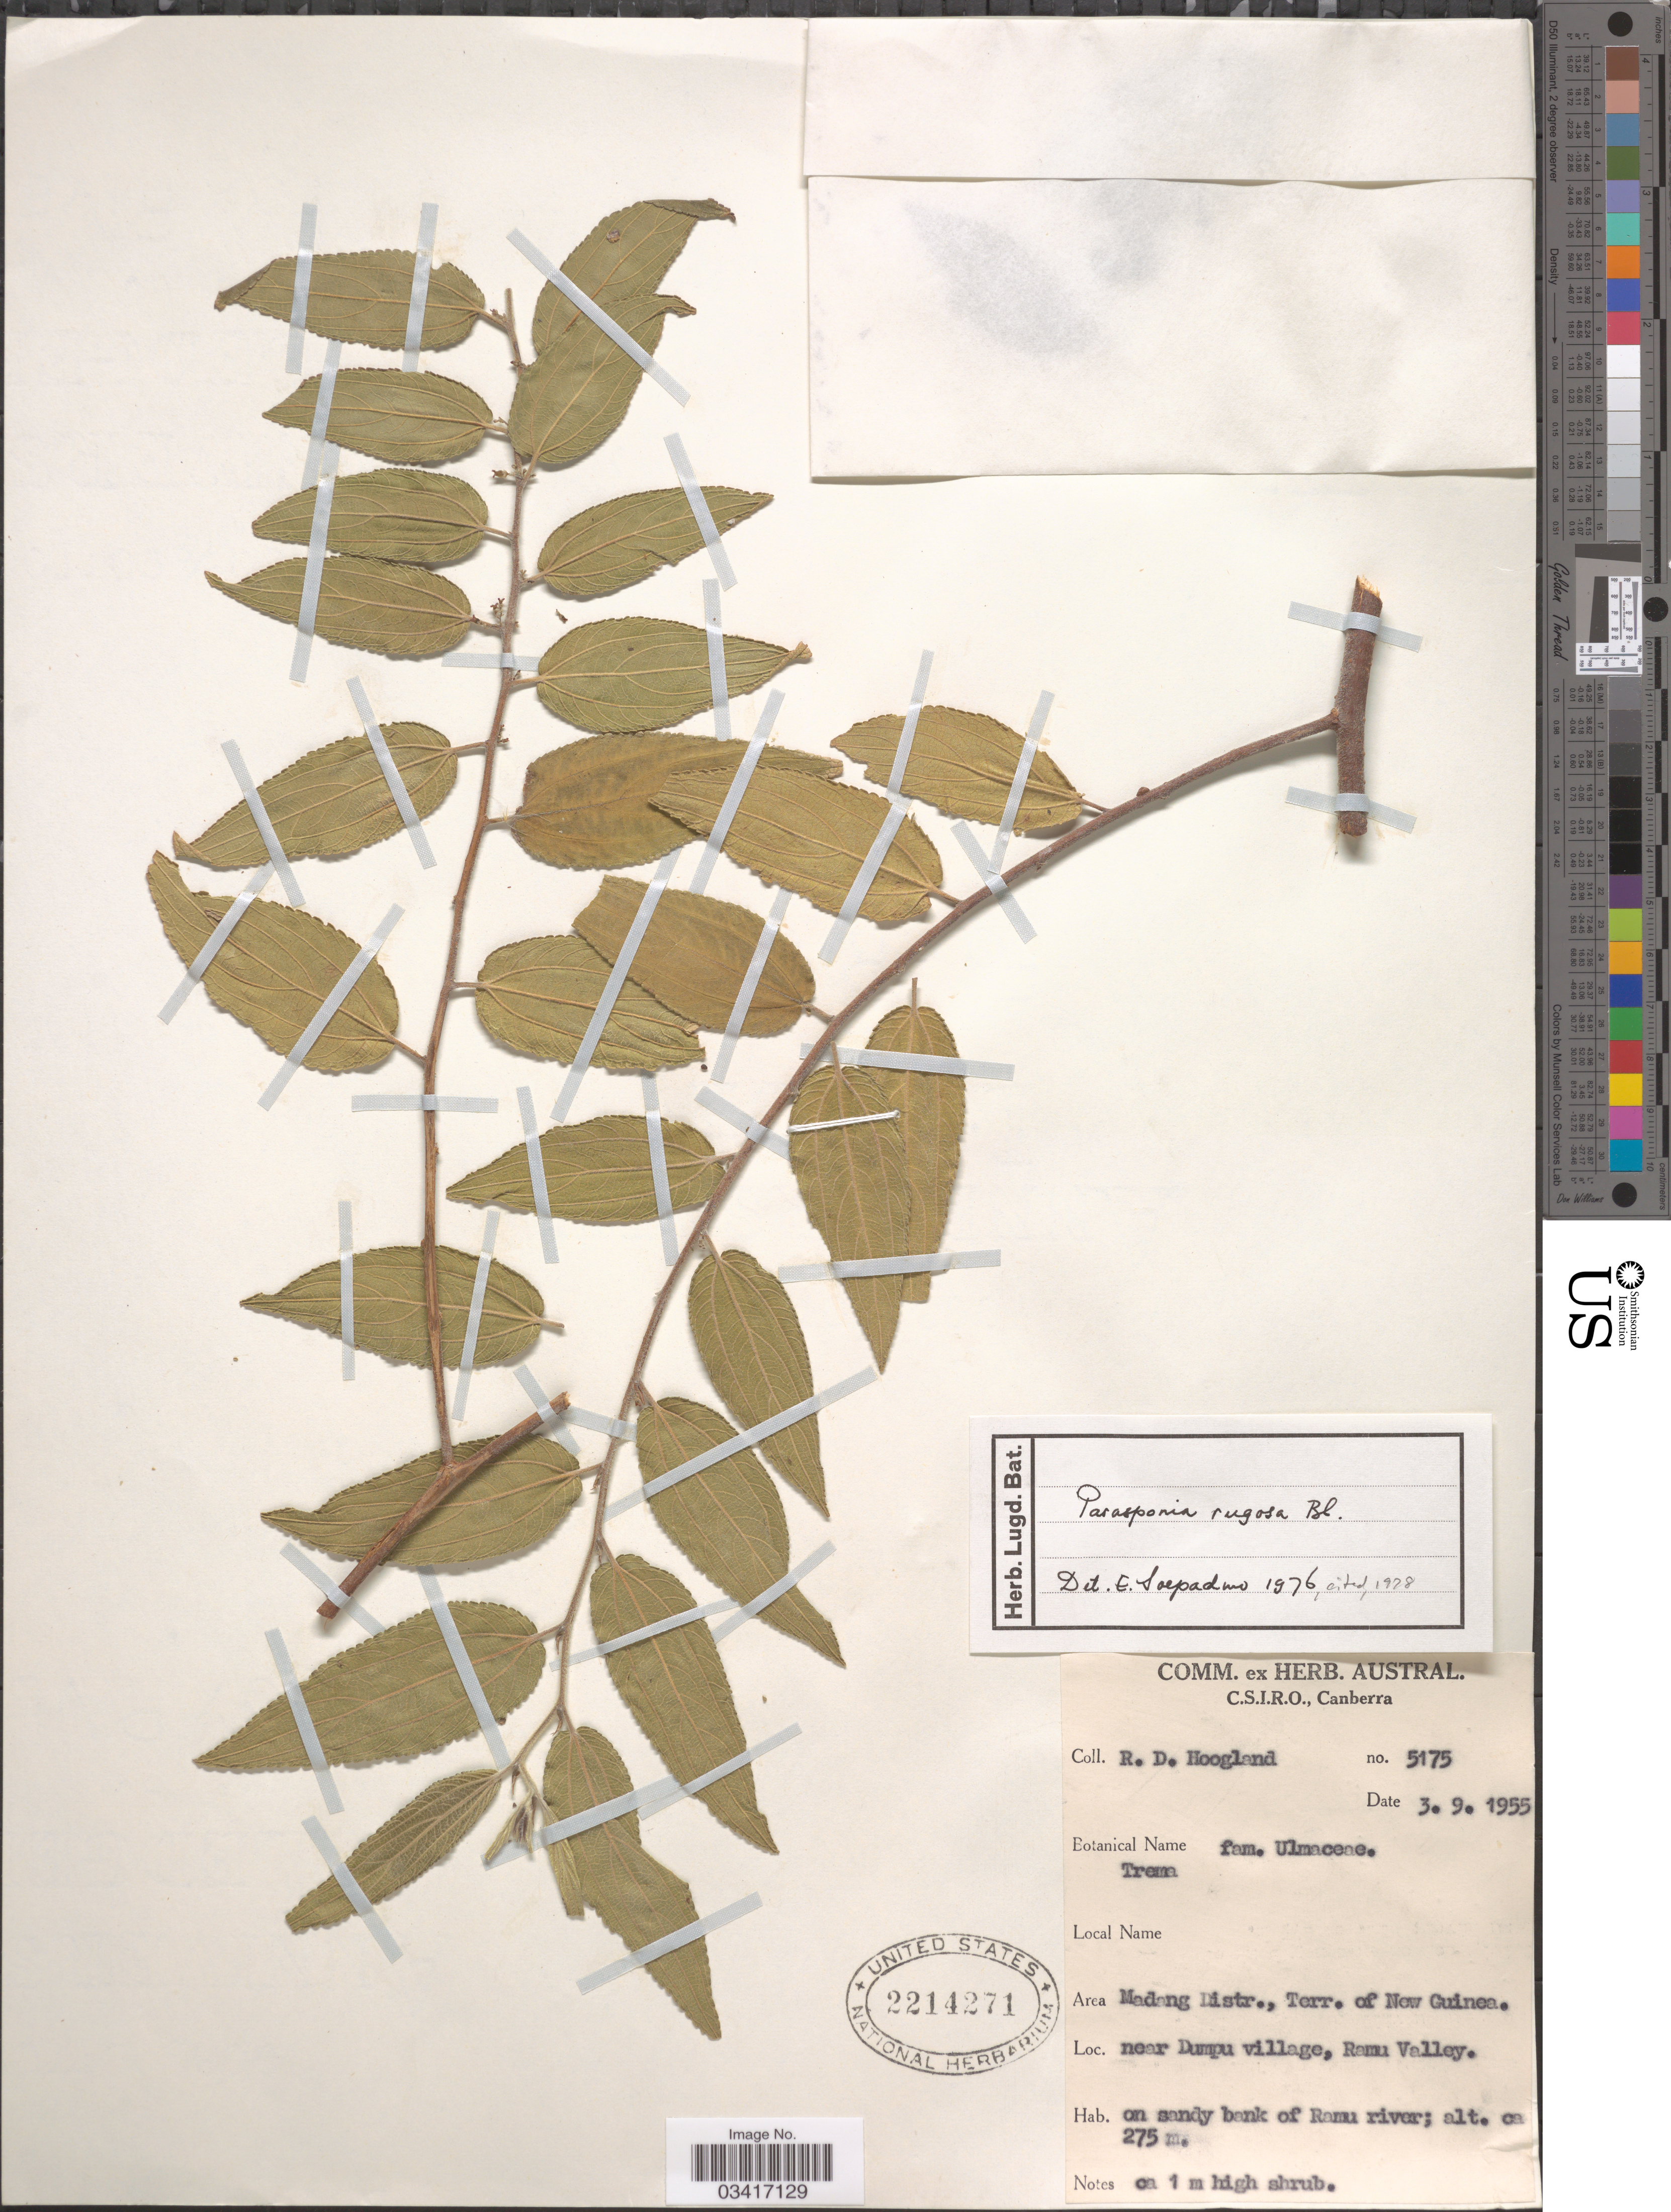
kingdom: Plantae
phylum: Tracheophyta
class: Magnoliopsida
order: Rosales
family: Cannabaceae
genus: Parasponia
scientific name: Parasponia rugosa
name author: Blume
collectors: R. D. Hoogland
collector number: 5175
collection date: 1955-09-03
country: Papua New Guinea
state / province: Madang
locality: Area Madang Distr., Terr. of New Guinea. Near Dumpu village, Ramu Valley.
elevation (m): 275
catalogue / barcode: US 2214271